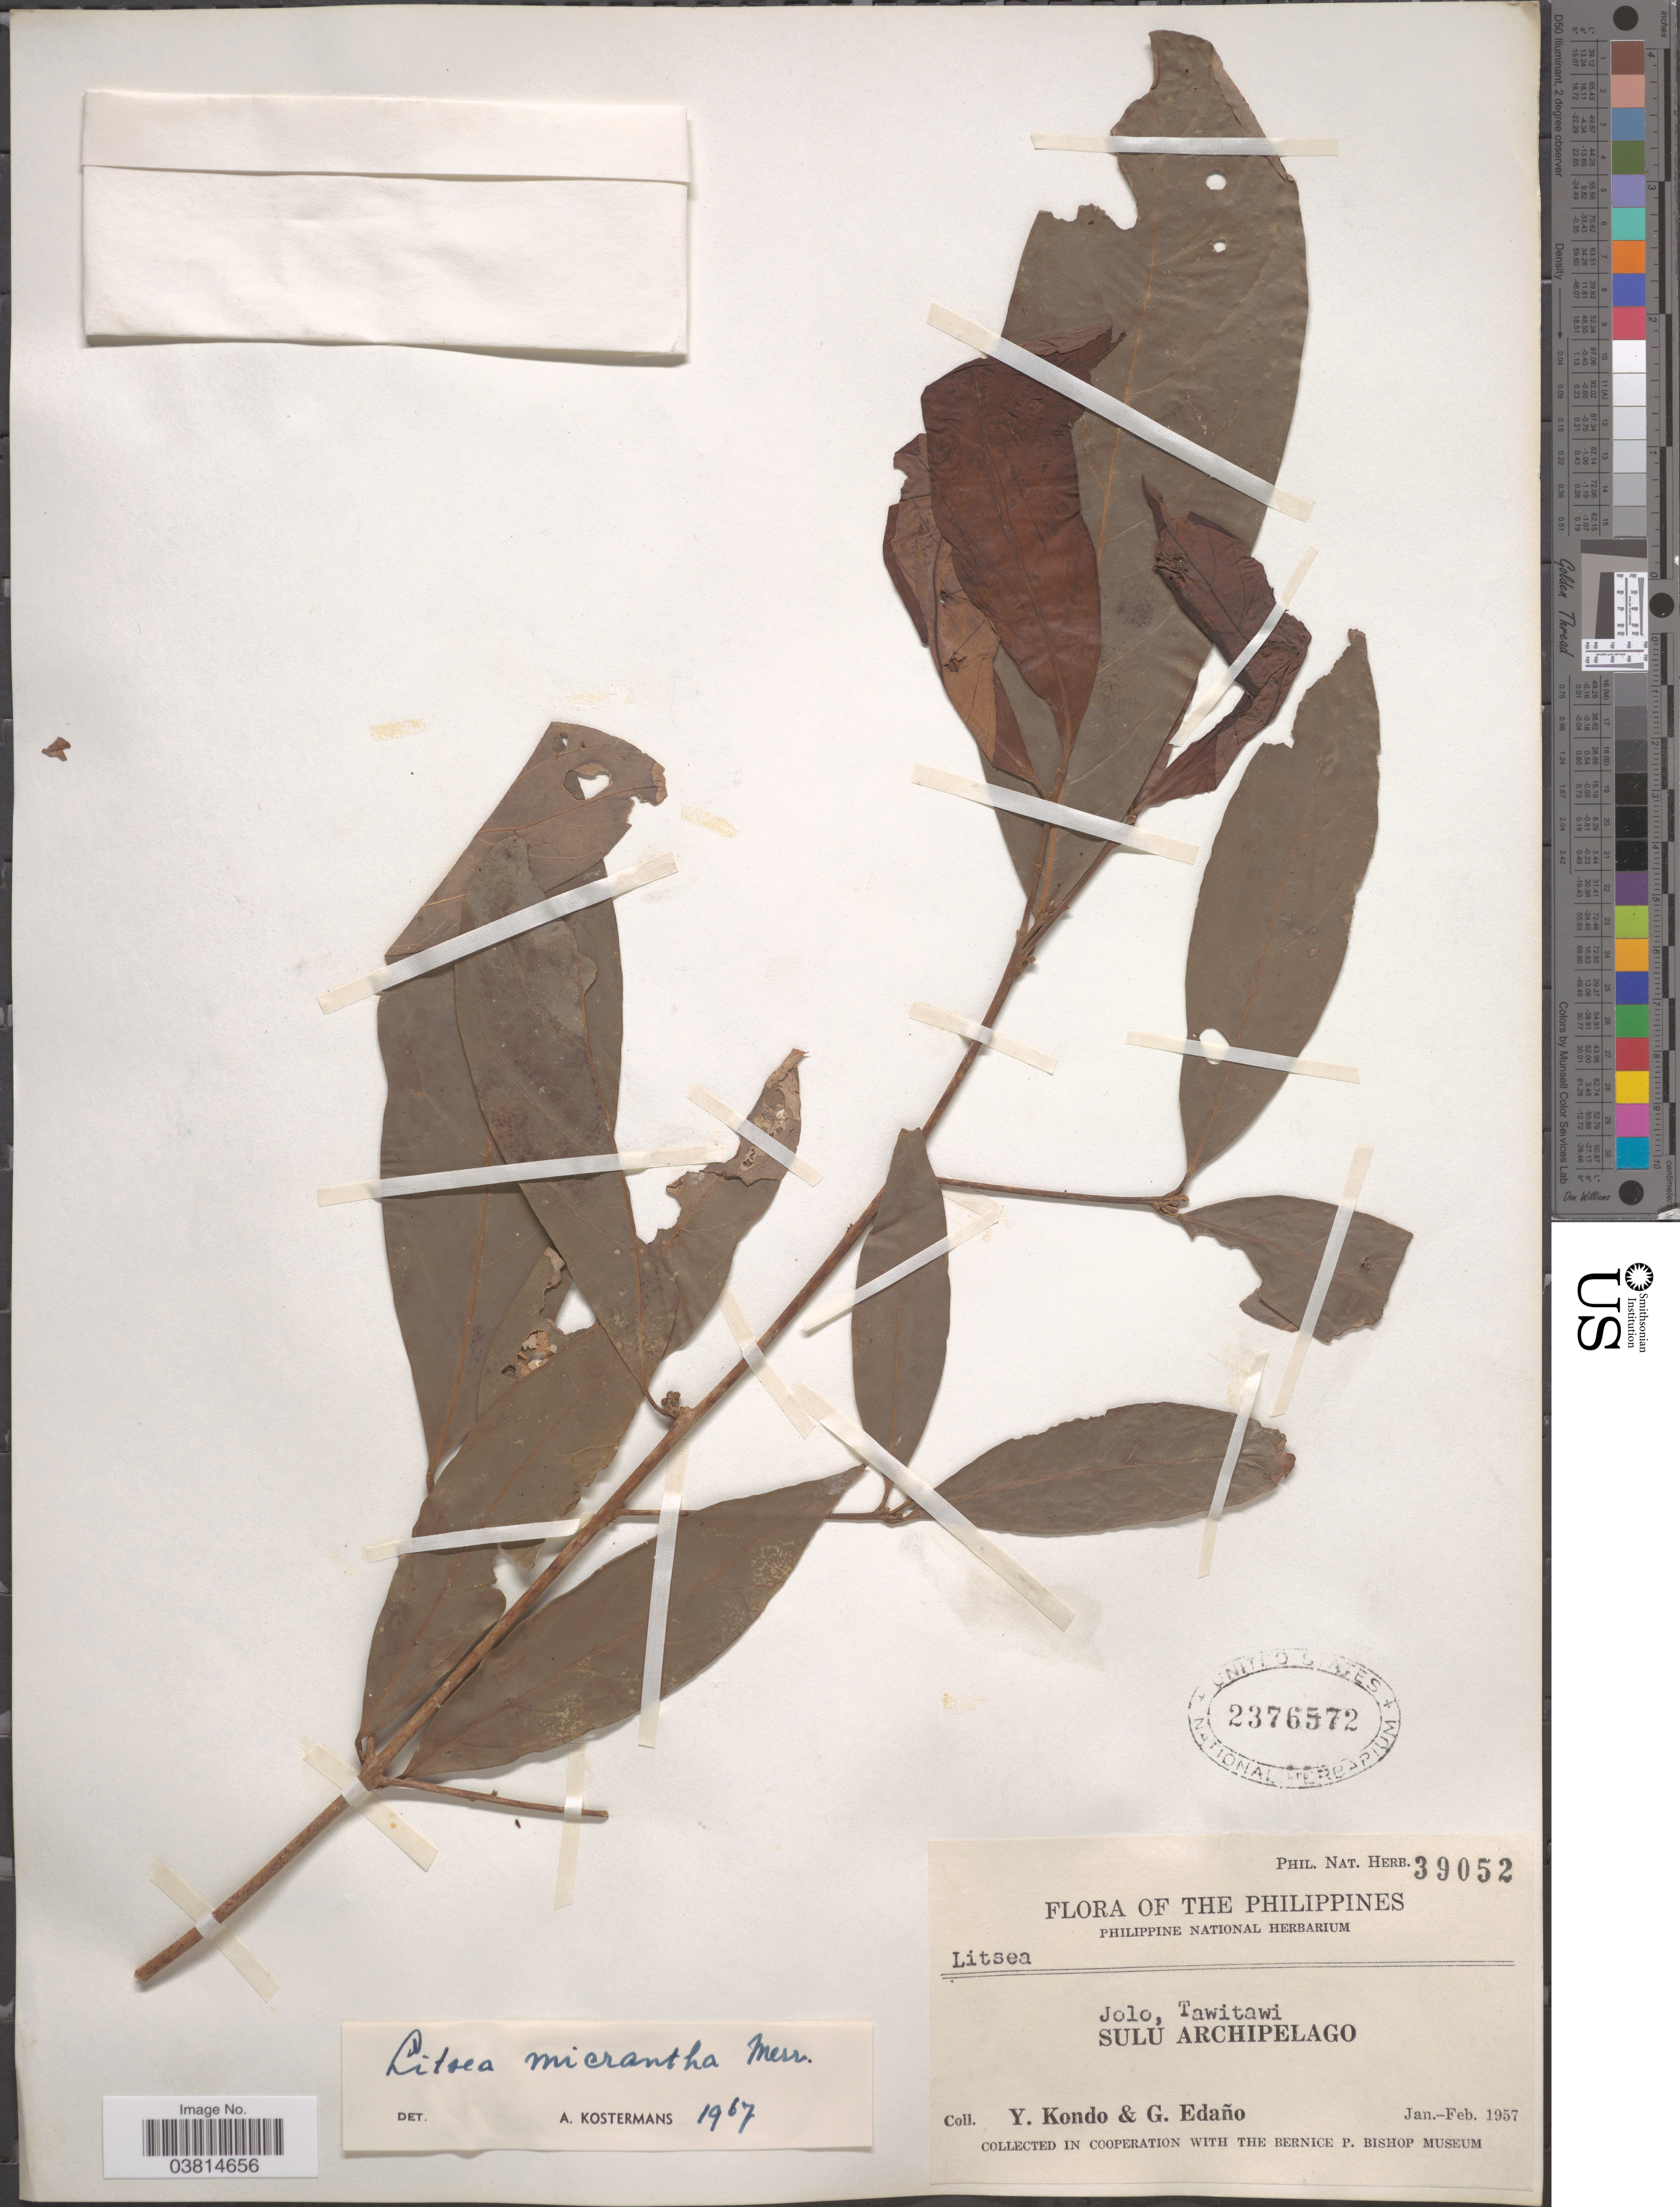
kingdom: Plantae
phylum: Tracheophyta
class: Magnoliopsida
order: Laurales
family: Lauraceae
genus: Litsea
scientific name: Litsea micrantha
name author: Merr.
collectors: Y. Kondo & G. Edaño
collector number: Phil. Nat. Herb. 39052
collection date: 1957-01/1957-02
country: Philippines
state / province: Muslim Mindanao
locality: Jolo, Tawitawi. Sulu Archipelago.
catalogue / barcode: US 2376572